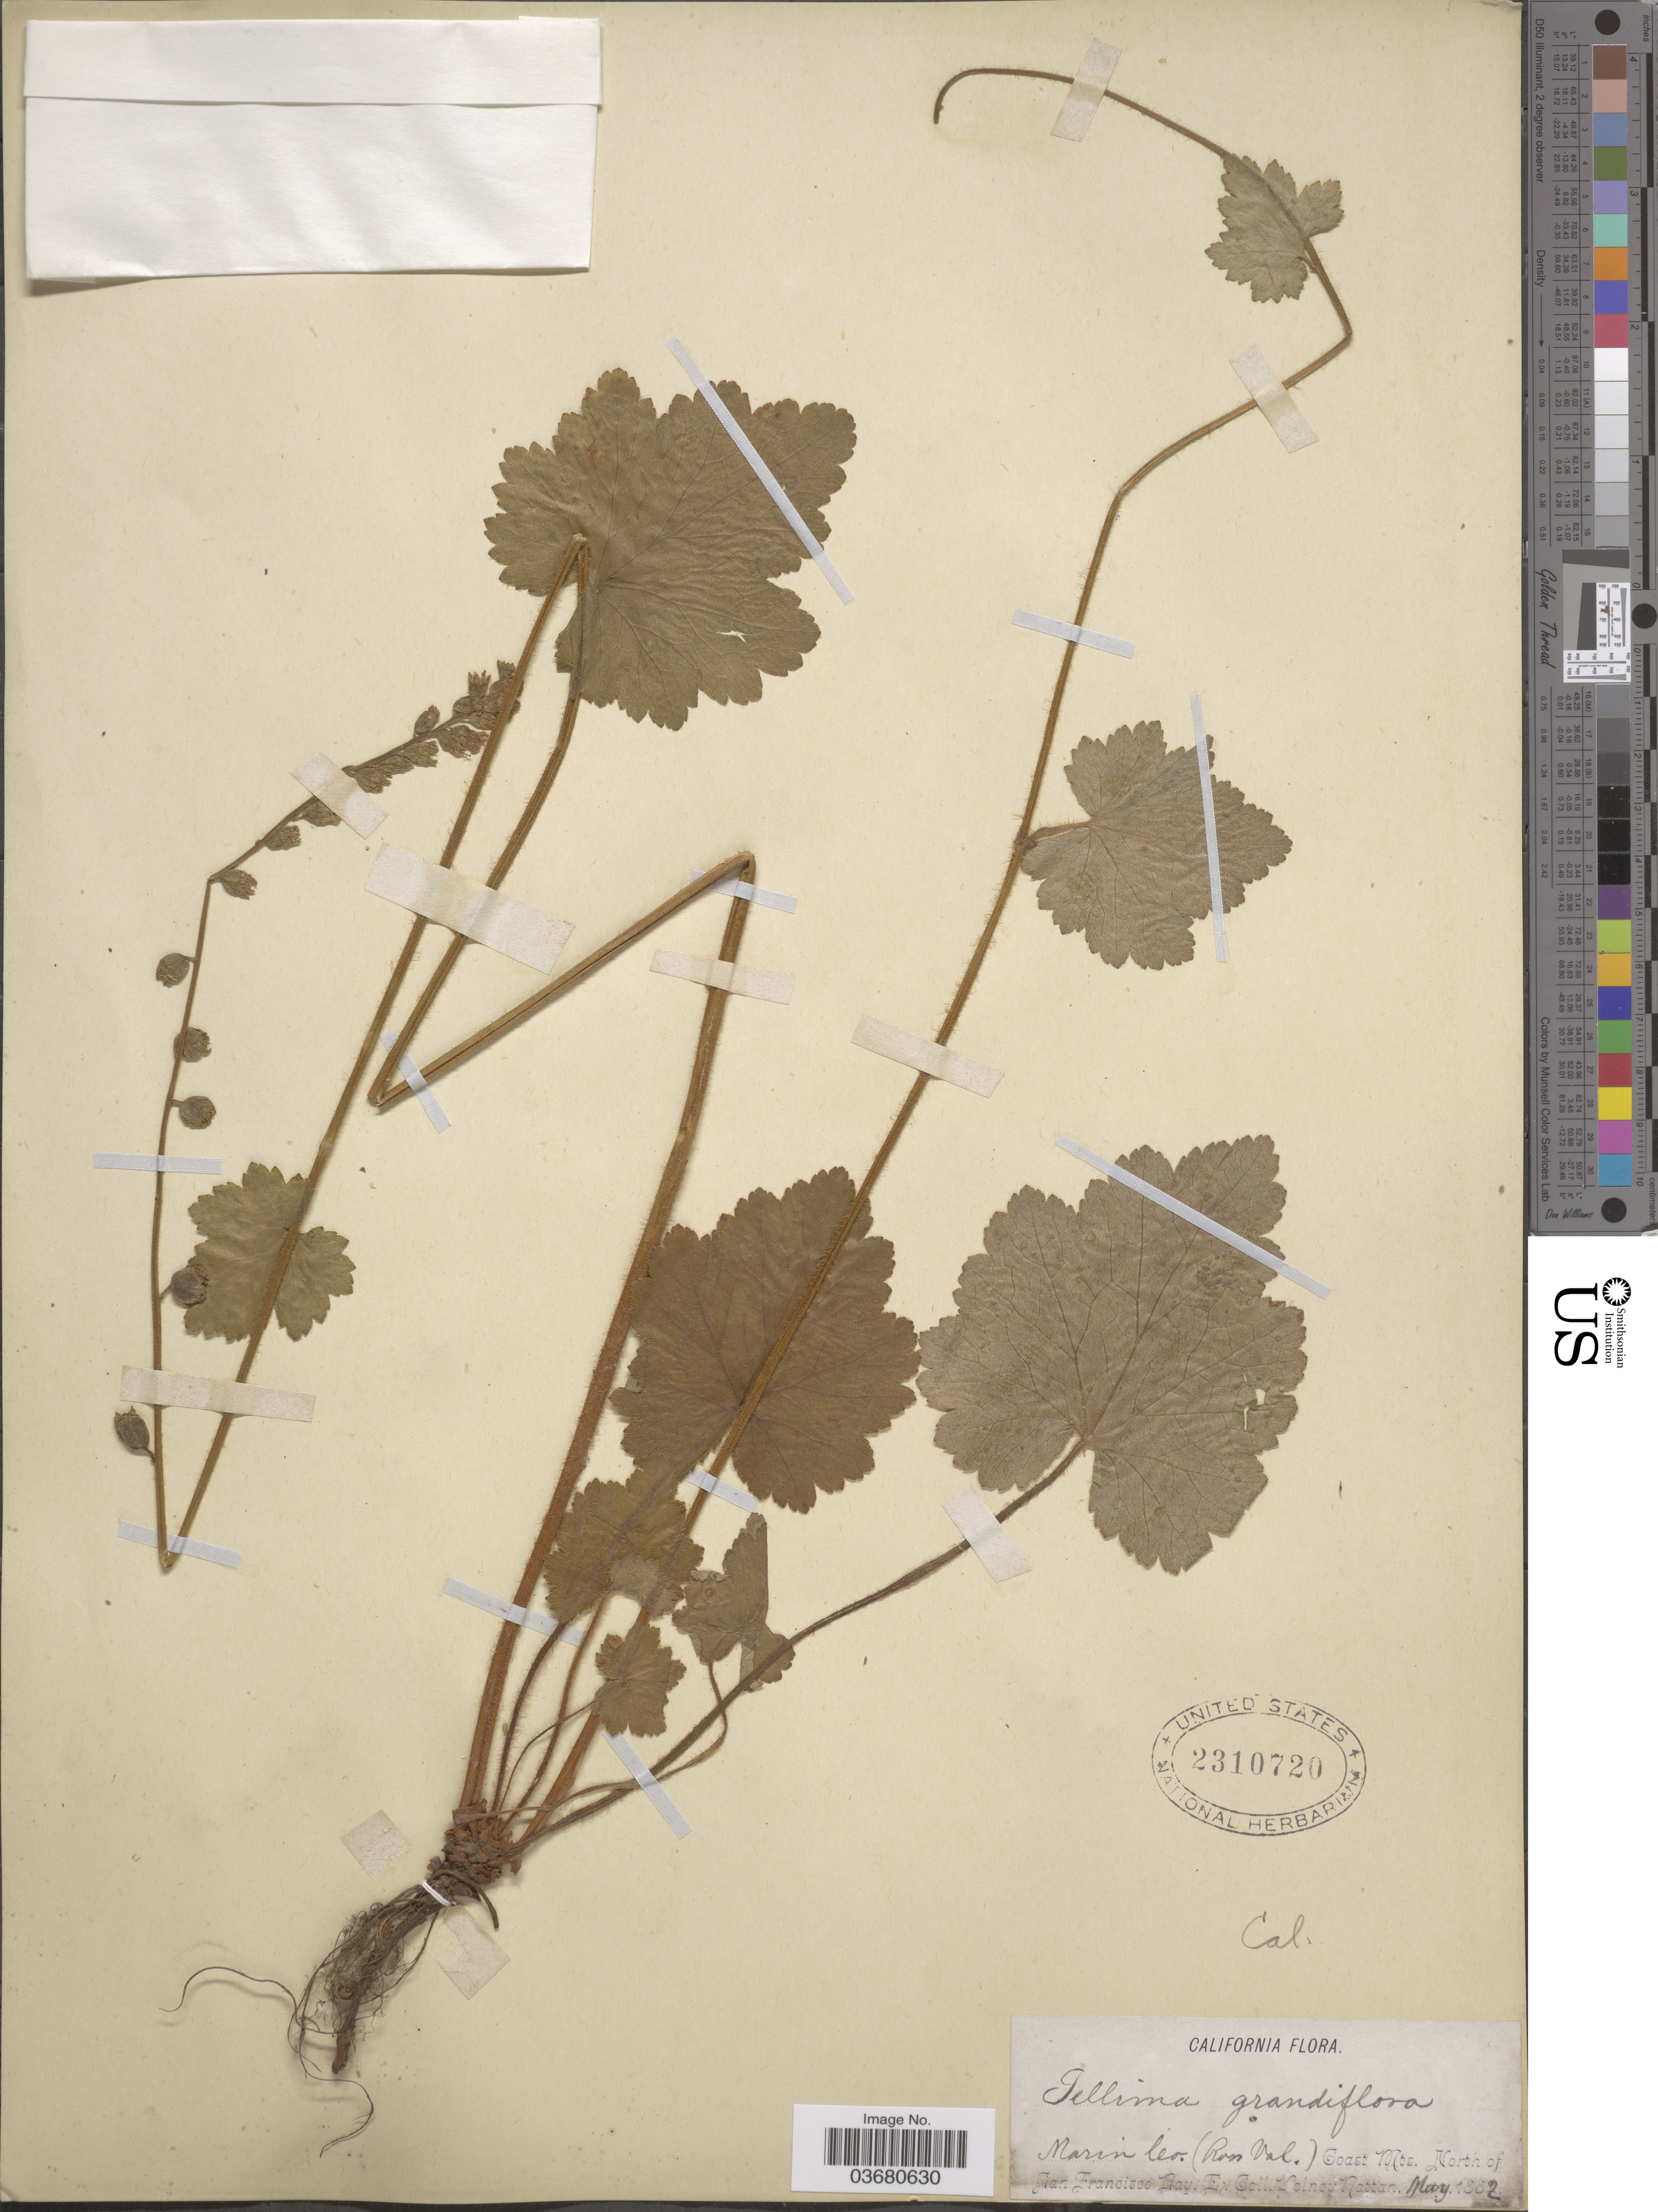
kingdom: Plantae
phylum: Tracheophyta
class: Magnoliopsida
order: Saxifragales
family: Saxifragaceae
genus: Tellima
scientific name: Tellima grandiflora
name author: (Pursh) Douglas ex Lindl.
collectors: V. Rattan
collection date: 1882-05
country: United States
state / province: California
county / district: San Francisco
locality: Marin Co. (Ross Val.). Coast Mts. North of San Francisco Bay.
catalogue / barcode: US 2310720